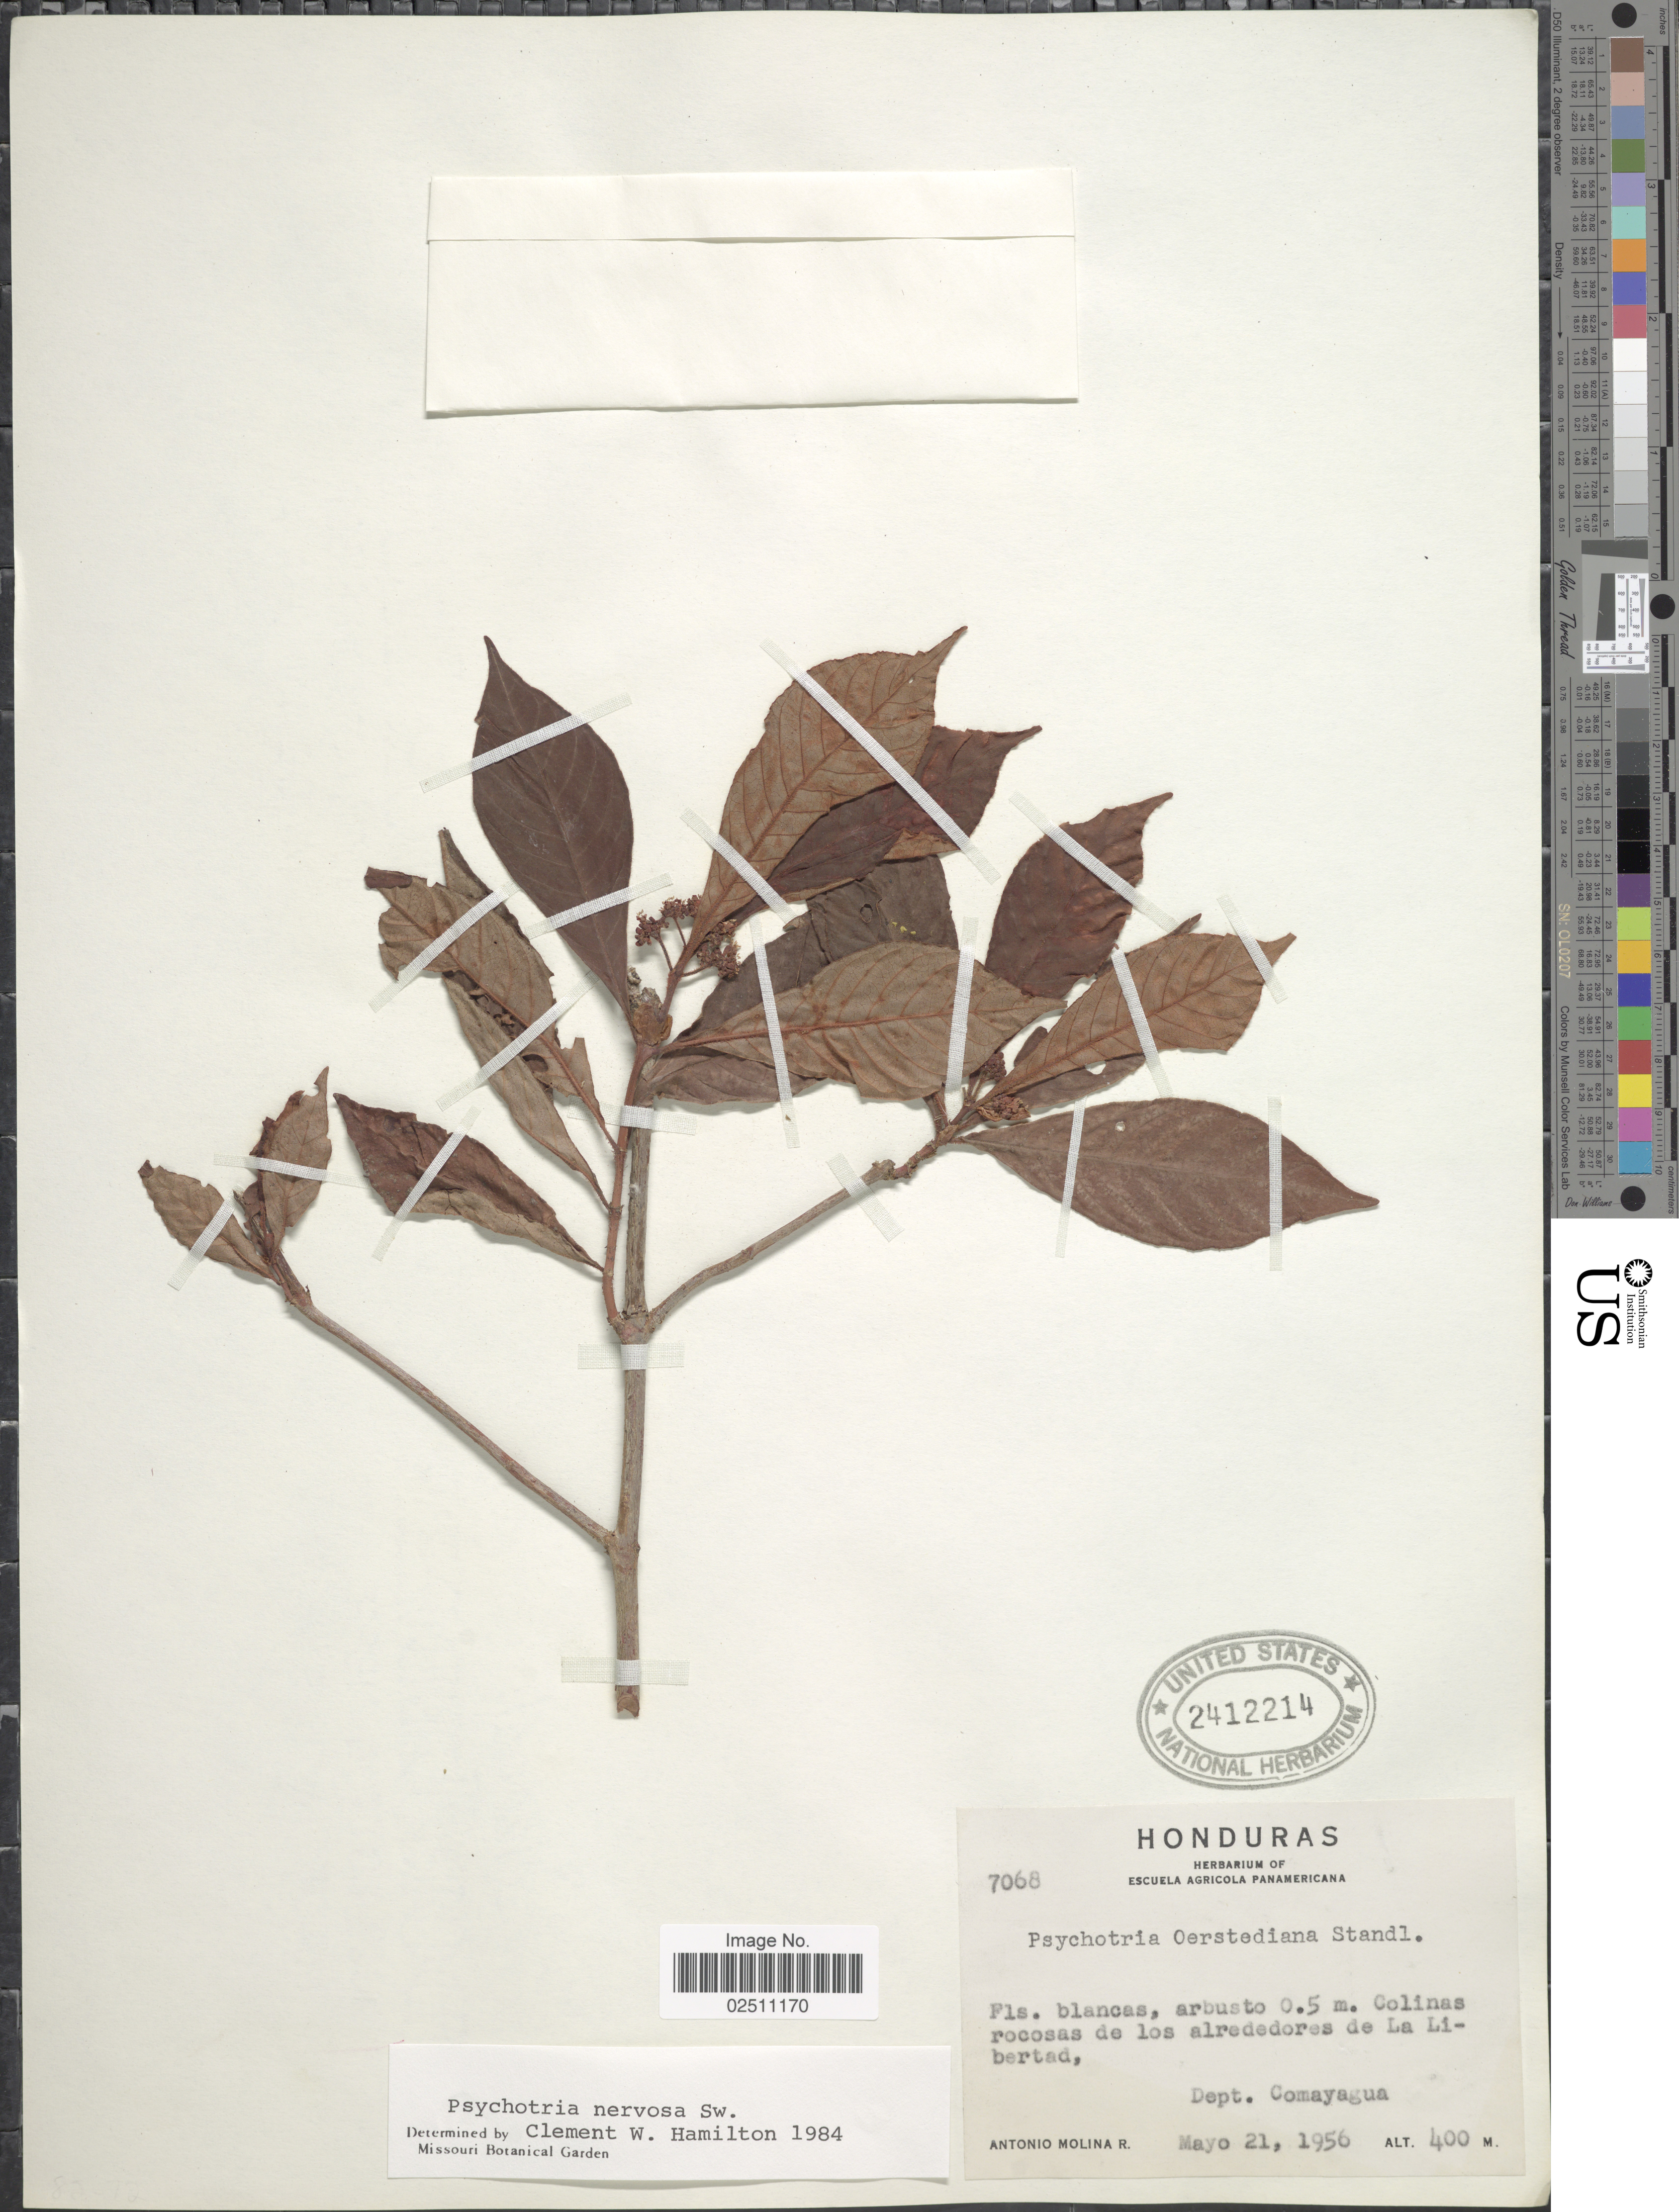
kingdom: Plantae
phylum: Tracheophyta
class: Magnoliopsida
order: Gentianales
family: Rubiaceae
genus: Psychotria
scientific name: Psychotria nervosa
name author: Sw.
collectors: A. Molina R.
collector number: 7068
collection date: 1956-05-21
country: Honduras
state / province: Comayagua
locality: Colinas rocosas de los alrededores de La Libertad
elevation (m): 400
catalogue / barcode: US 2412214